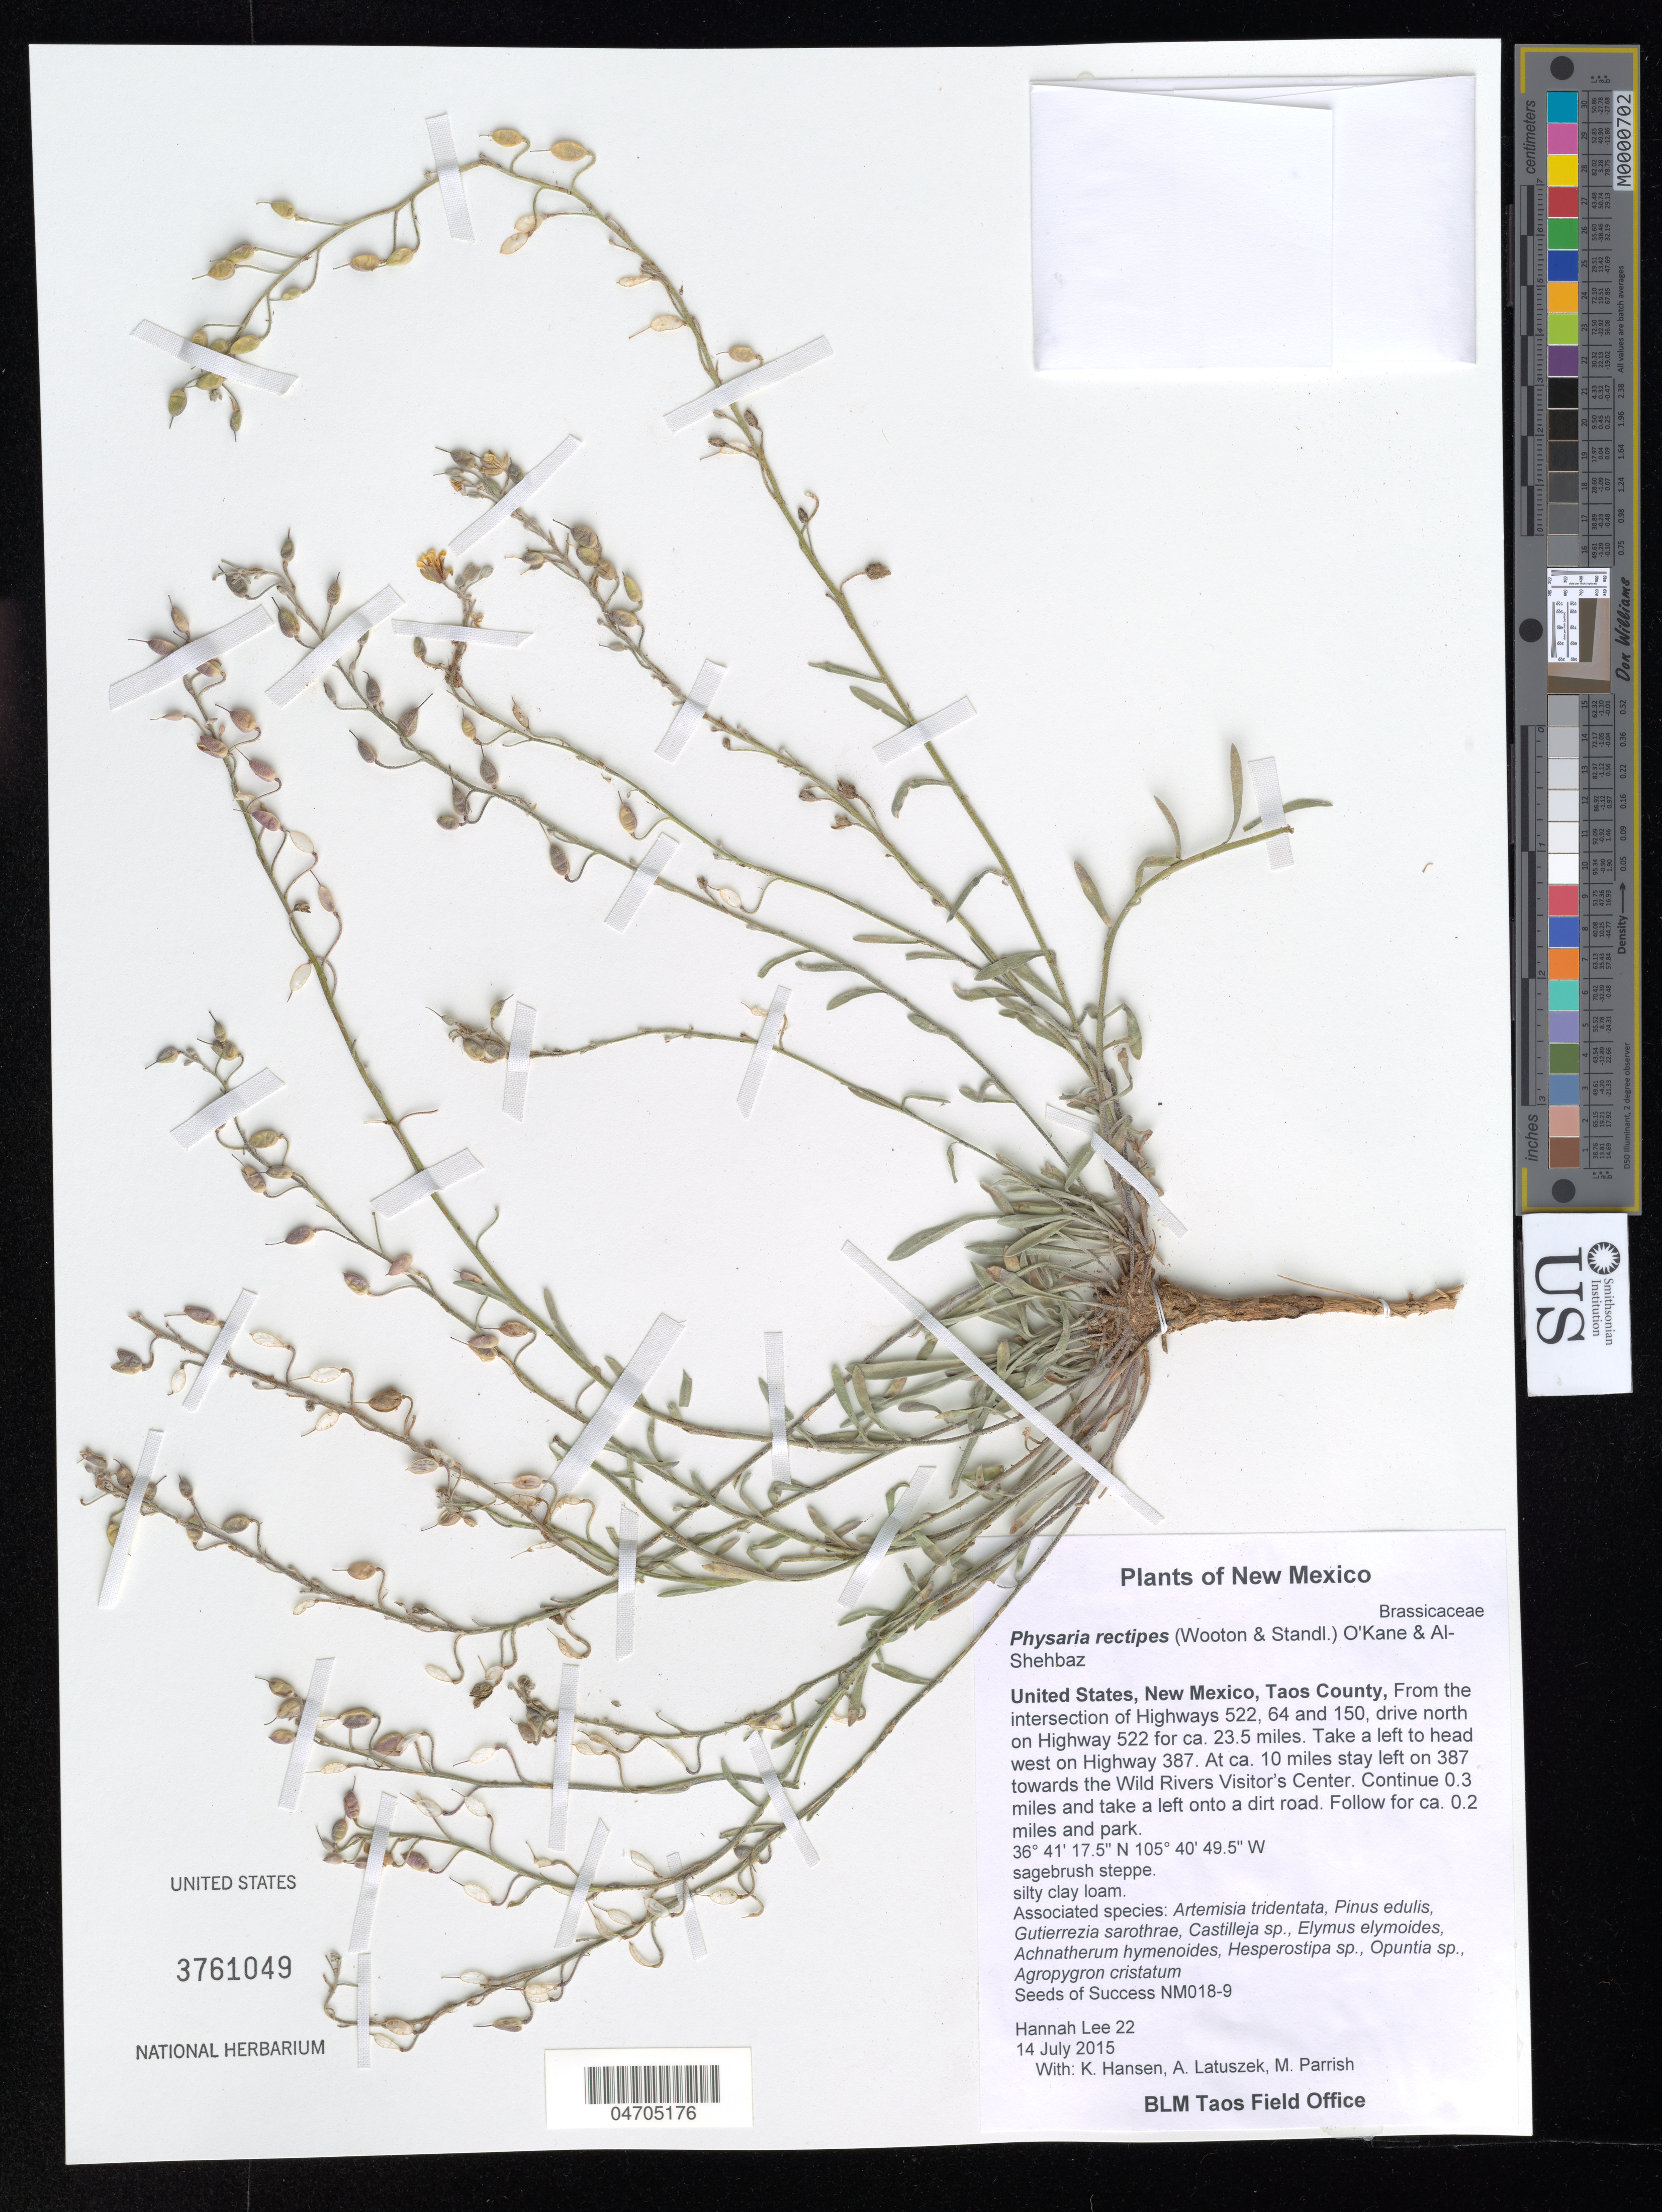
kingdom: Plantae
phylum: Tracheophyta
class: Magnoliopsida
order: Brassicales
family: Brassicaceae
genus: Physaria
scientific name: Physaria rectipes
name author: (Wooton & Standl.) O'Kane & Al-Shehbaz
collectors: H. Lee, K. Hansen, A. Latuszek & M. Parrish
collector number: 22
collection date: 2015-07-14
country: United States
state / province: New Mexico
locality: Taos County, From the intersection of Highways 522, 64 and 150, drive north on Highway 522 for ca. 23.5 miles. Take a left to head west on Highway 387. At ca. 10 miles stay left on 387 towards the Wild Rivers Visitor's Center. Continue 0.3 miles and take a left onto a dirt road. Follow for ca. 0.2 miles and park.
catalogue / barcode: US 3761049